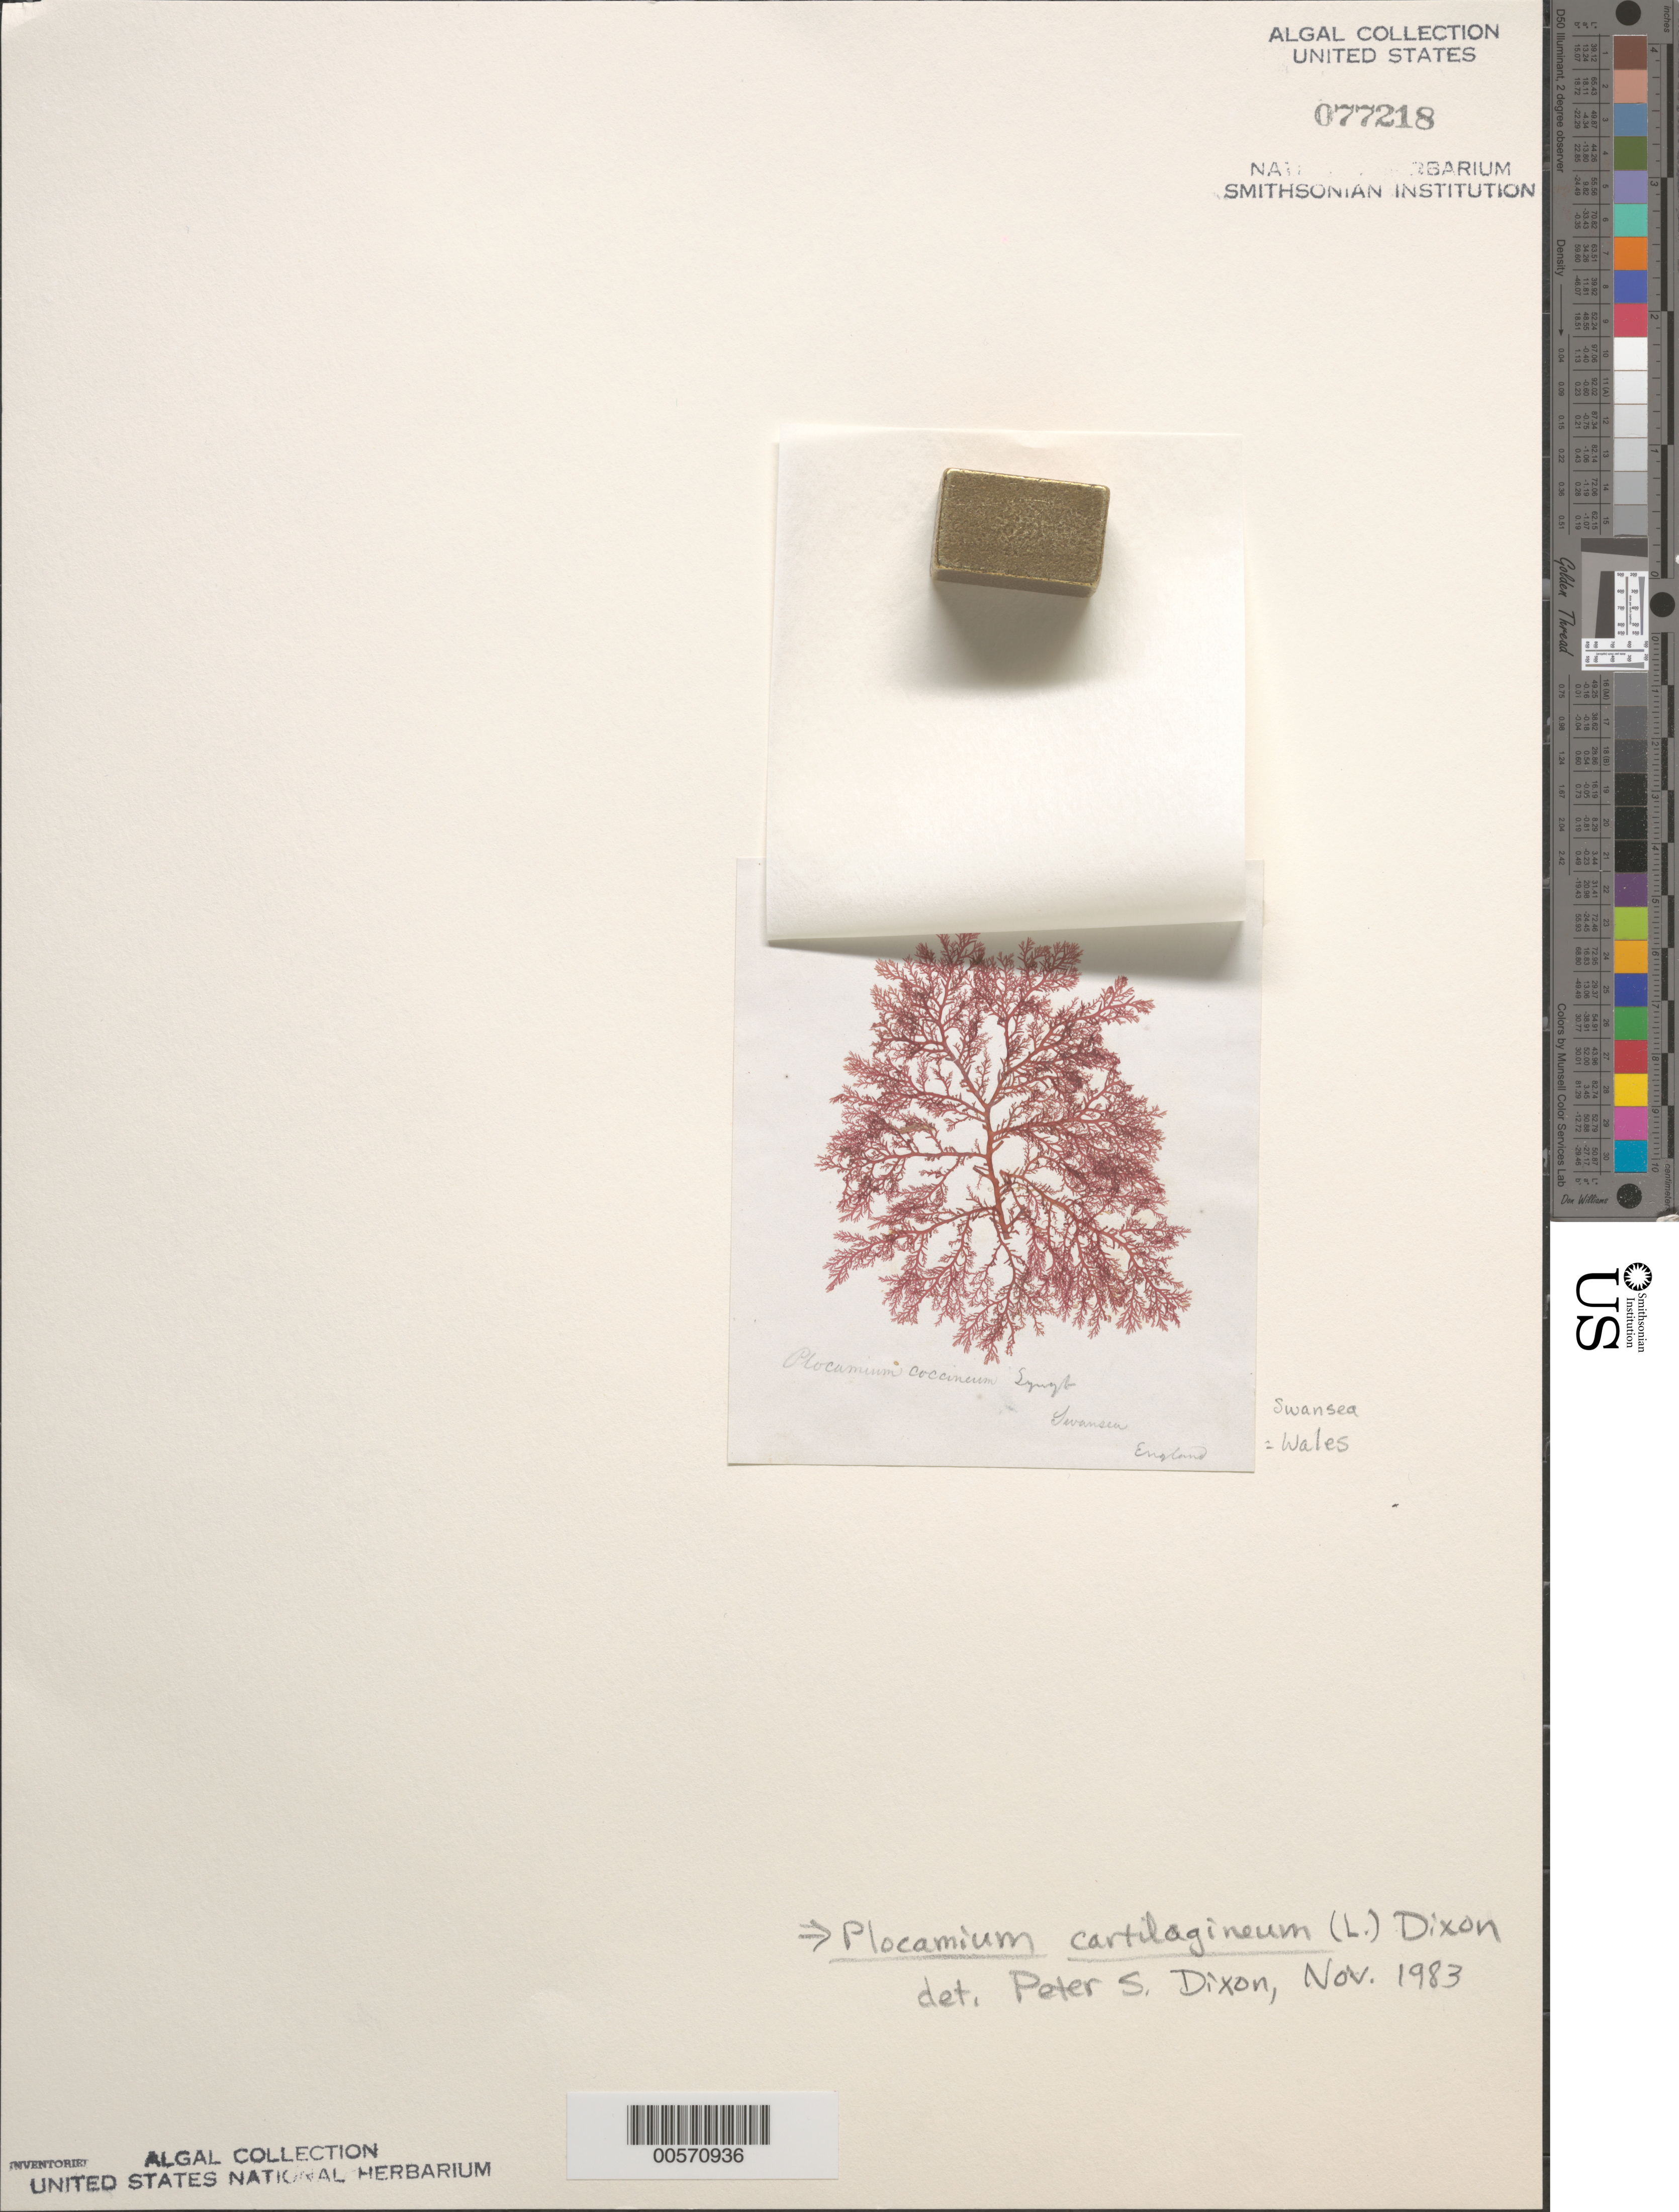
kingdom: Plantae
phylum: Rhodophyta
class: Florideophyceae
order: Plocamiales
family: Plocamiaceae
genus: Plocamium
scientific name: Plocamium cartilagineum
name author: (L.) P.S. Dixon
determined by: Dixon, P. S.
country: United Kingdom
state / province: Wales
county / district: West Glamorgan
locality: Swansea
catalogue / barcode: US 77218